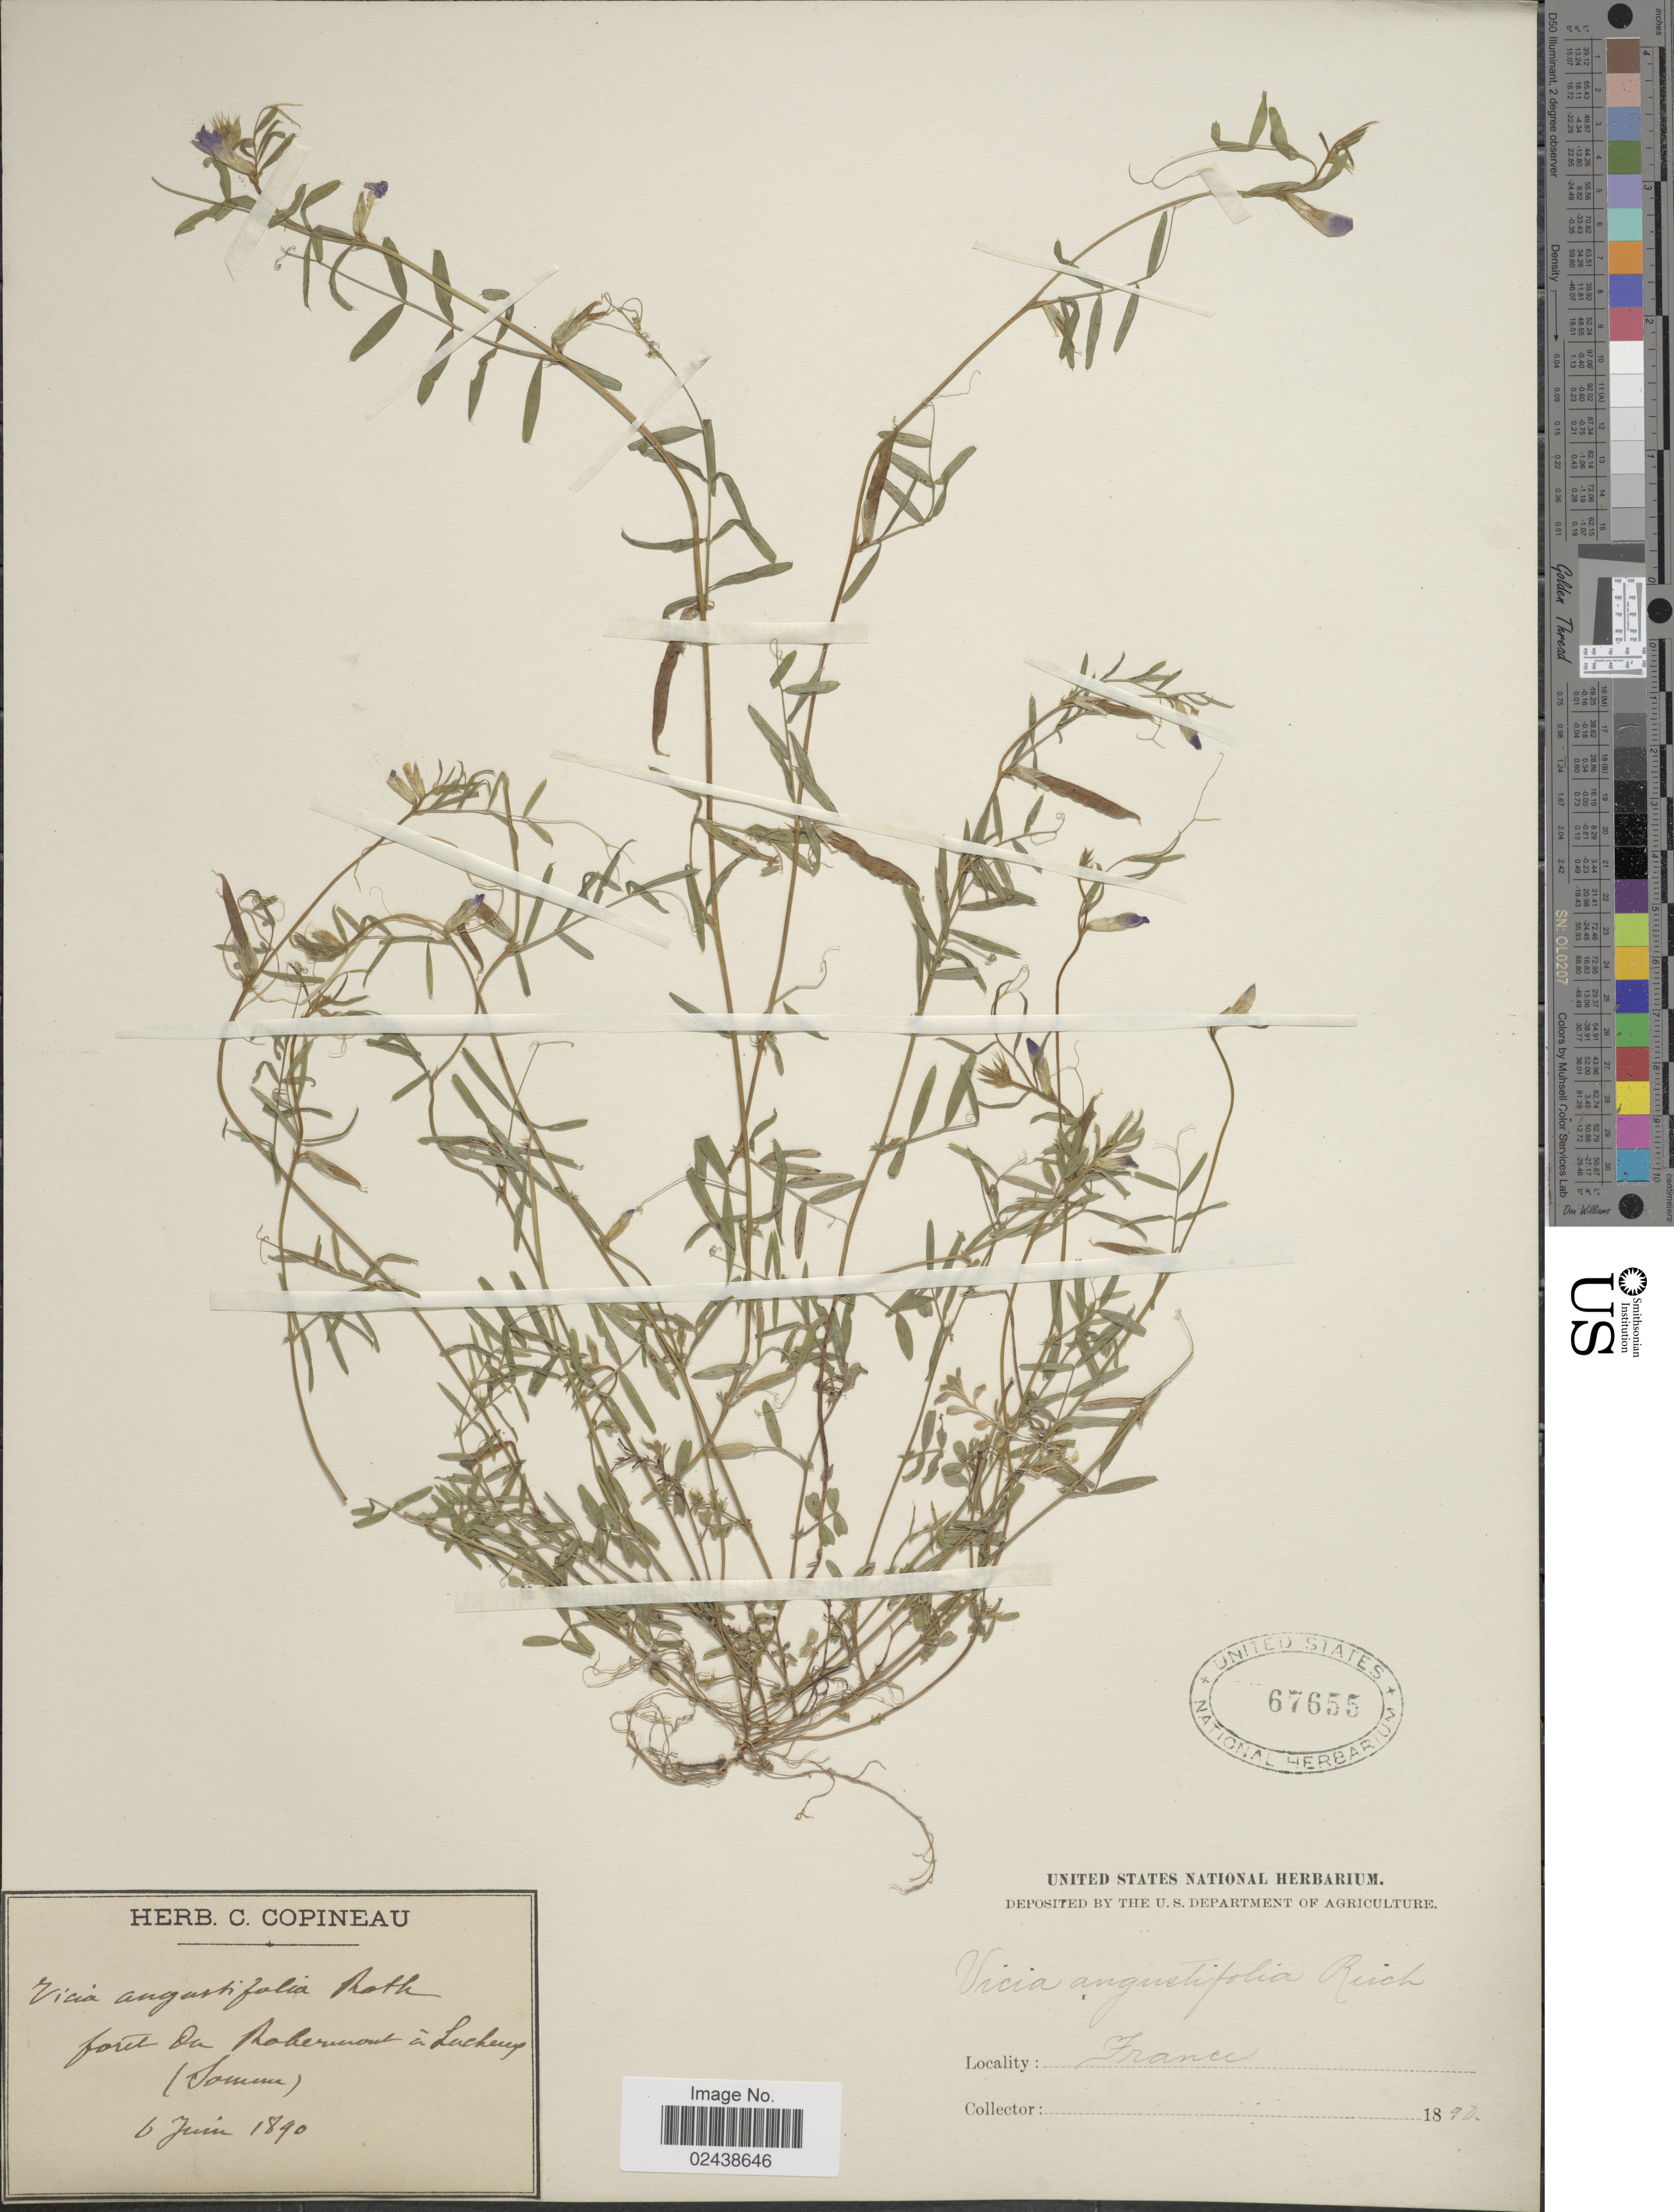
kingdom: Plantae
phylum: Tracheophyta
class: Magnoliopsida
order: Fabales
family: Fabaceae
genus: Vicia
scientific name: Vicia angustifolia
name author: L.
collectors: ex herb. C. Copineau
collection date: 1890-06-06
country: France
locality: Foret da Rabermont a Lackery (Somme)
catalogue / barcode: US 67655